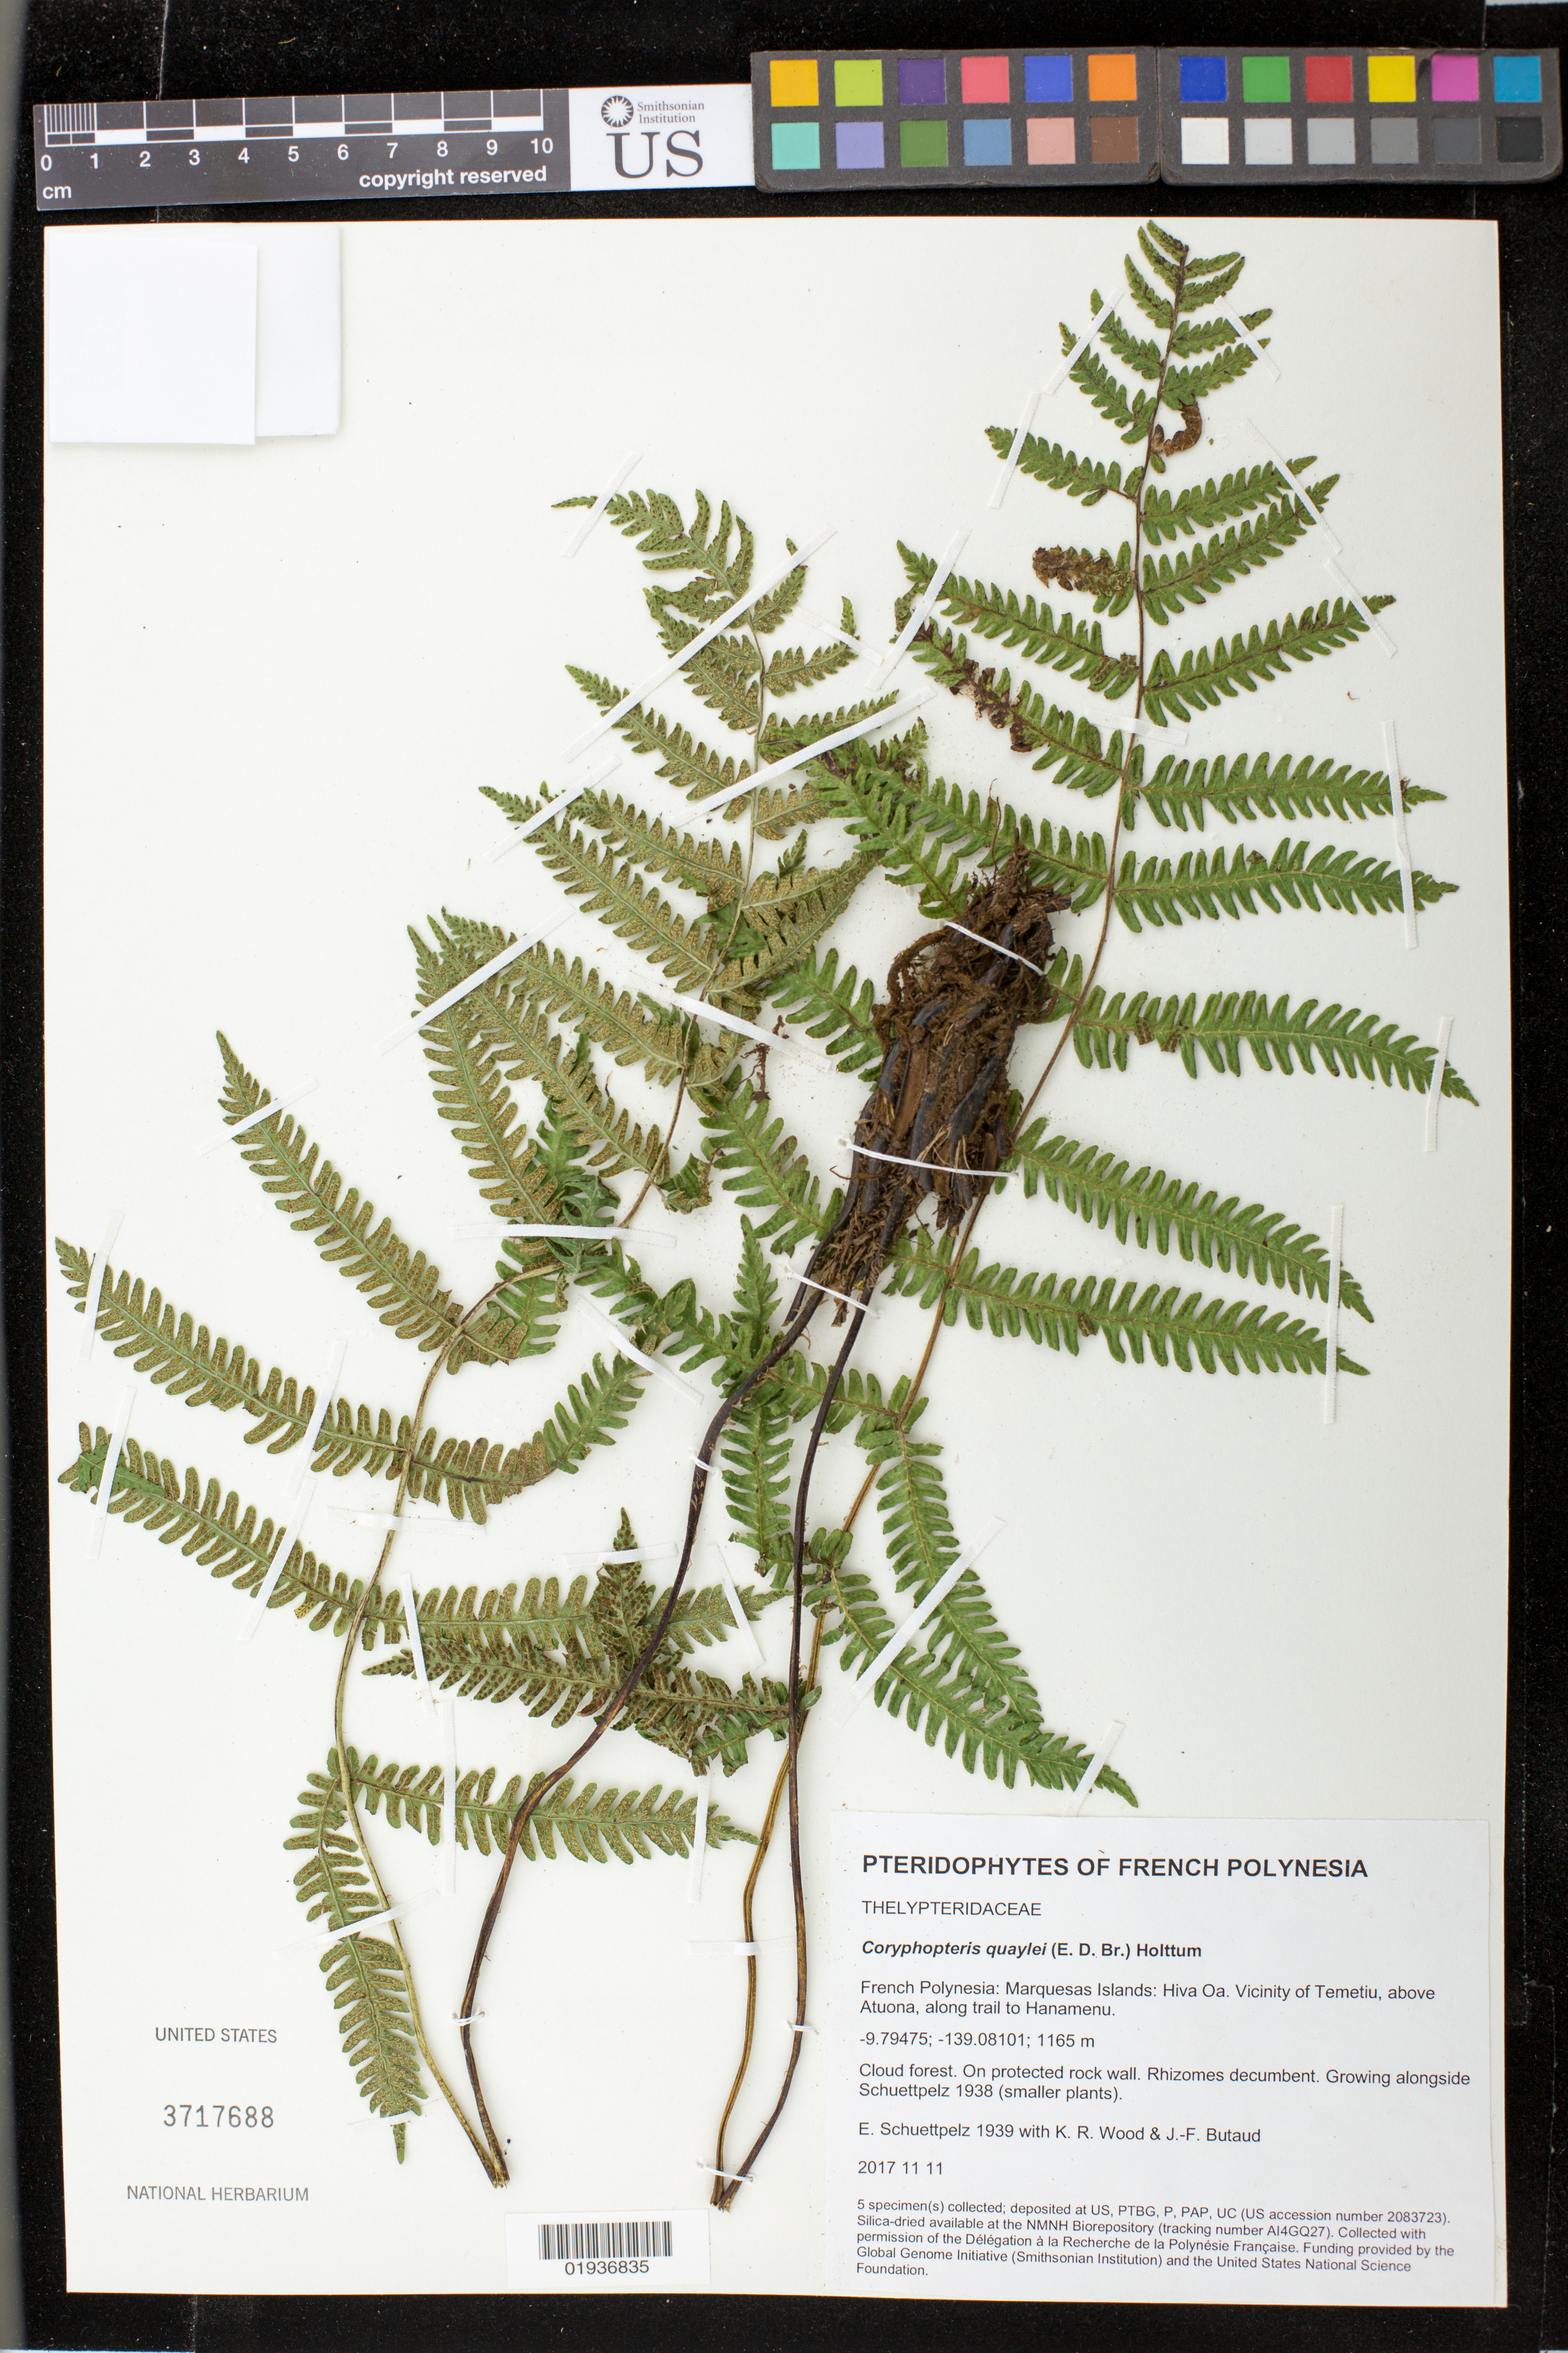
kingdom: Plantae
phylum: Tracheophyta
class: Polypodiopsida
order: Polypodiales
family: Thelypteridaceae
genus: Coryphopteris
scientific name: Coryphopteris quaylei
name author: (E.D. Br.) Holttum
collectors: E. Schuettpelz, K. R. Wood & J. -F. Butaud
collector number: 1939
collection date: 2017-11-11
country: French Polynesia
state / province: Marquesas Islands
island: Hiva Oa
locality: Vicinity of Temetiu, above Atuona, along trail to Hanamenu.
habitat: Cloud forest.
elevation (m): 1165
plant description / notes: Collected with permission of the Délégation à la Recherche de la Polynésie Française. Funding provided by the Global Genome Initiative (Smithsonian Institution) and the United States National Science Foundation. Silica dried tissue stored at AI4GQ27 in the NMNH Biorepository, Smithsonian Institution.; Growing alongside Schuettpelz 1938 (smaller plants).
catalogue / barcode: US 3717688